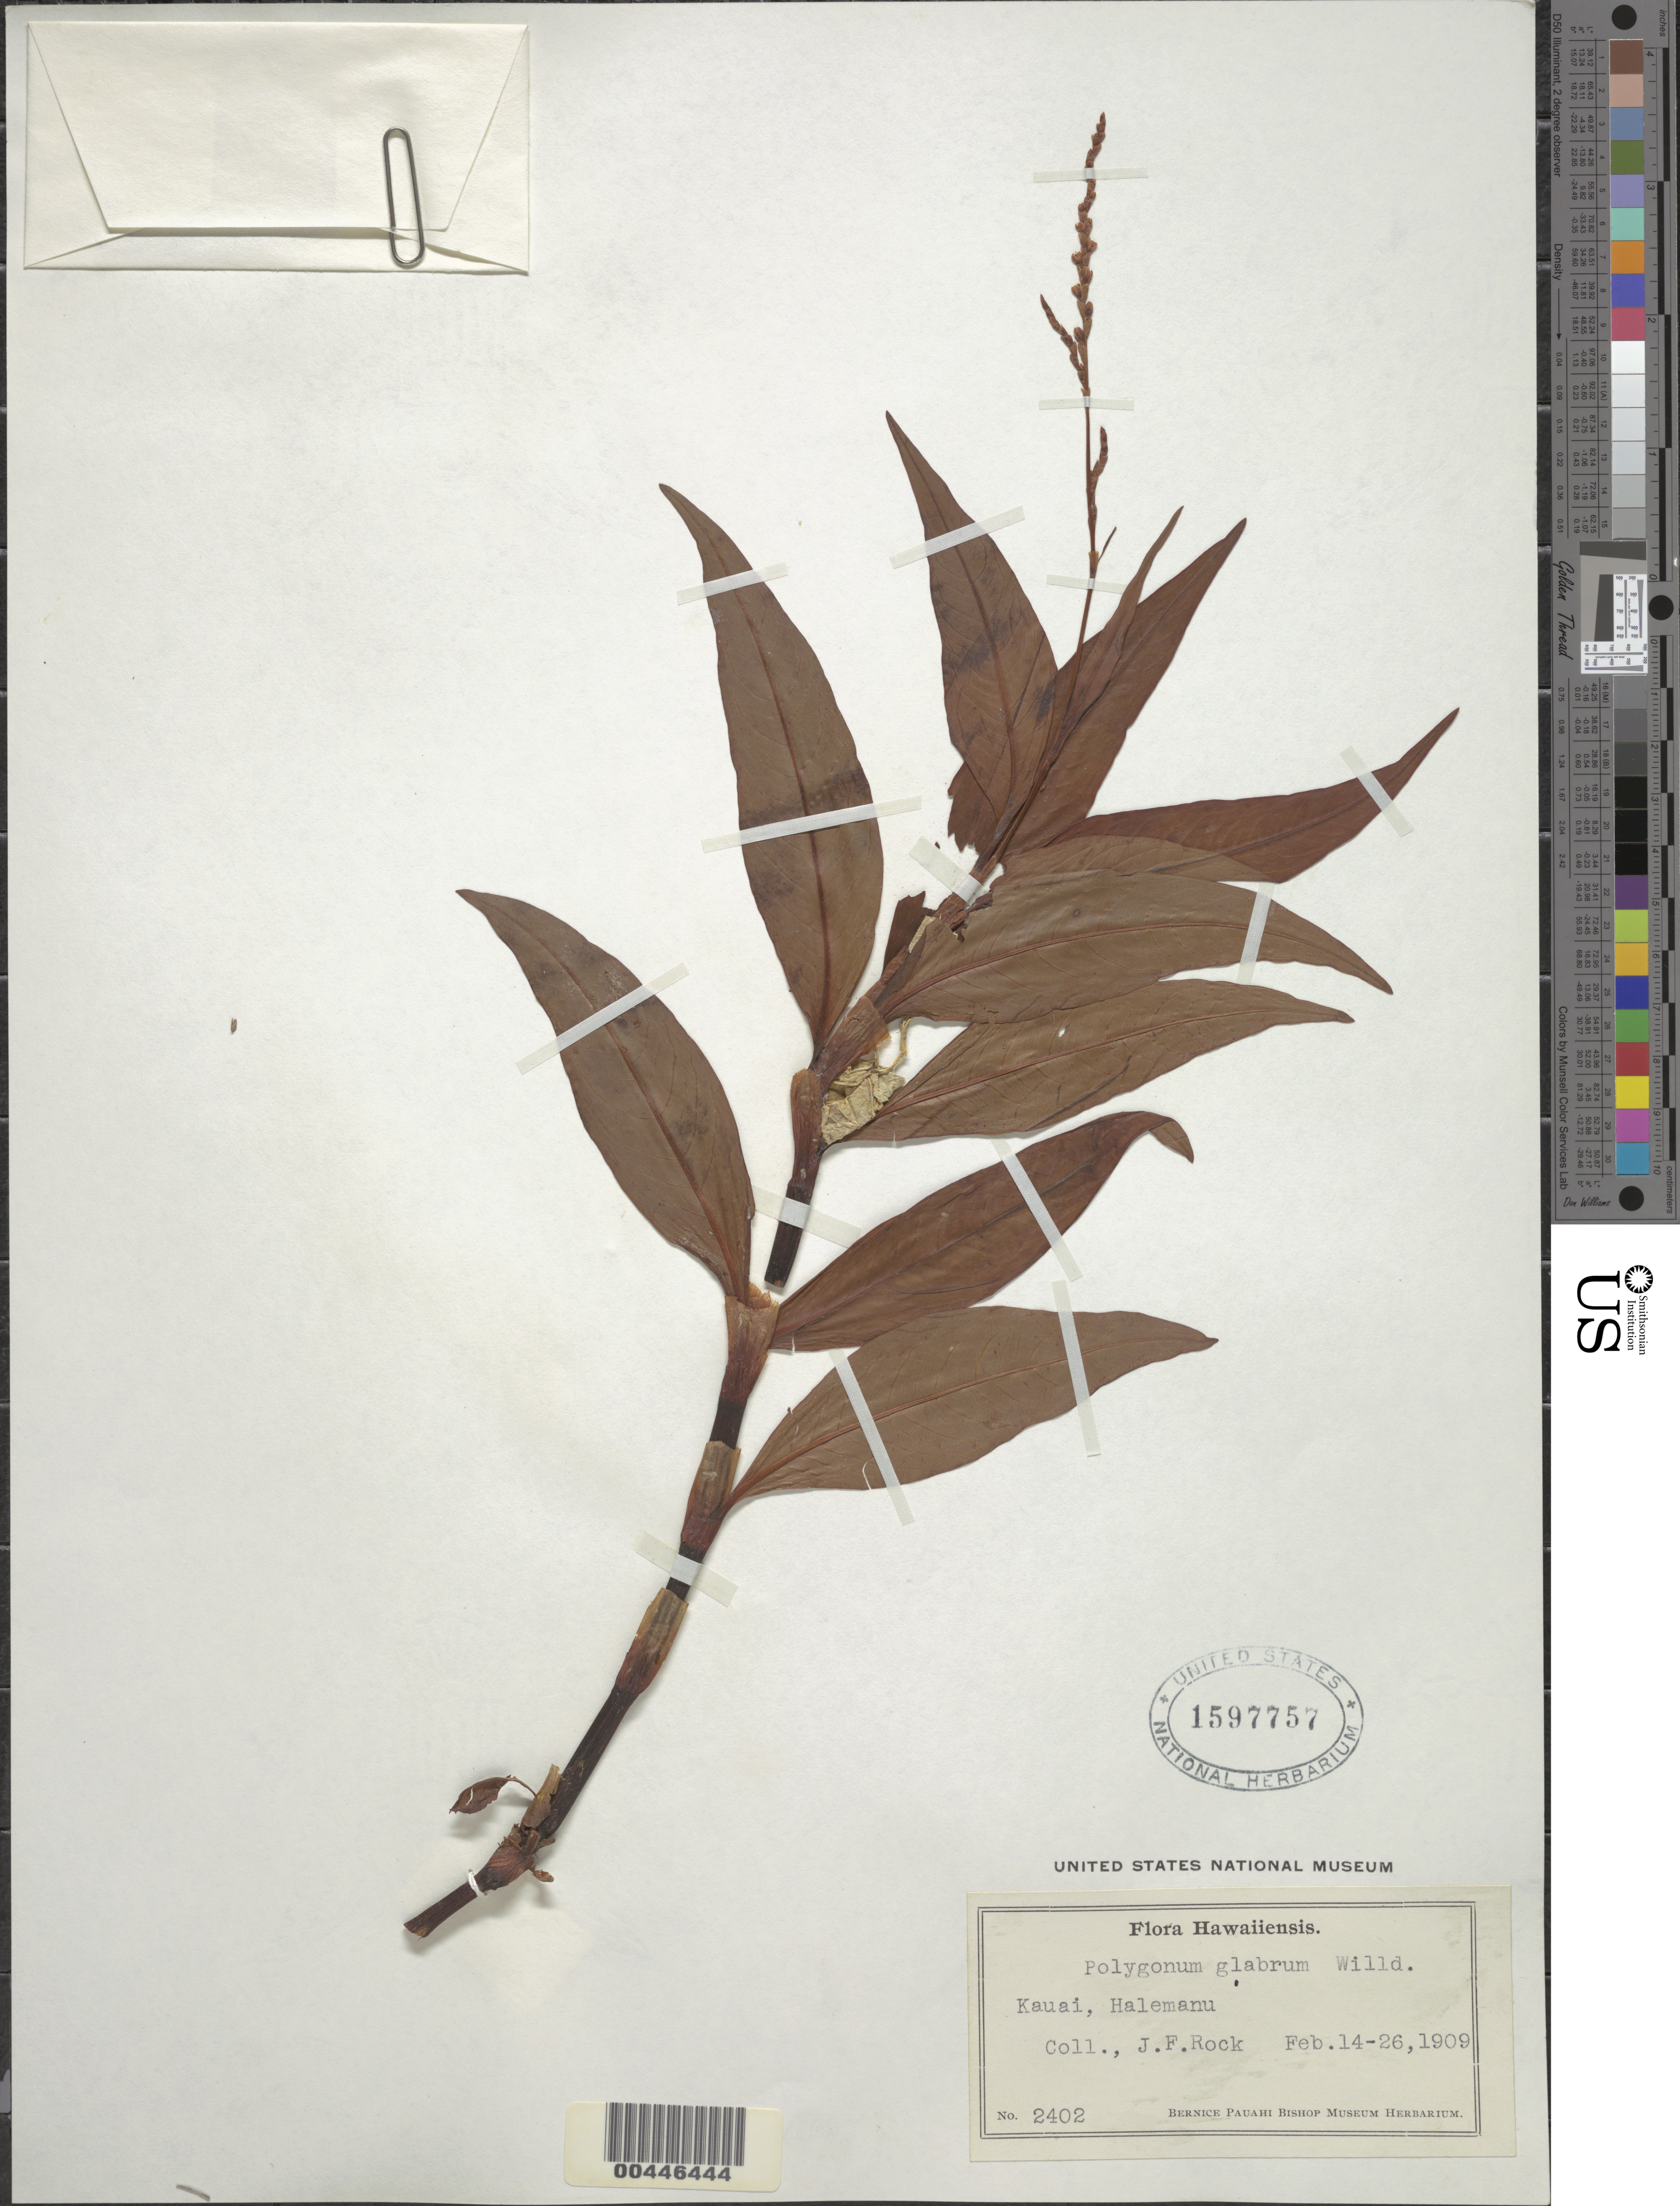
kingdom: Plantae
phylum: Tracheophyta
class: Magnoliopsida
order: Caryophyllales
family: Polygonaceae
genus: Persicaria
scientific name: Persicaria glabra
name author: (Willd.) M. Gómez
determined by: Wagner, W. L., (BOT), Smithsonian Institution - National Museum of Natural History (UNITED STATES)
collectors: J. F. Rock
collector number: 2402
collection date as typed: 14 Feb 1909 to 26 Feb 1909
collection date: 1909-02-14/1909-02-26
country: United States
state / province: Hawaii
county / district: Kauai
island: Kaua'i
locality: Halemanu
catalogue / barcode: US 1597757